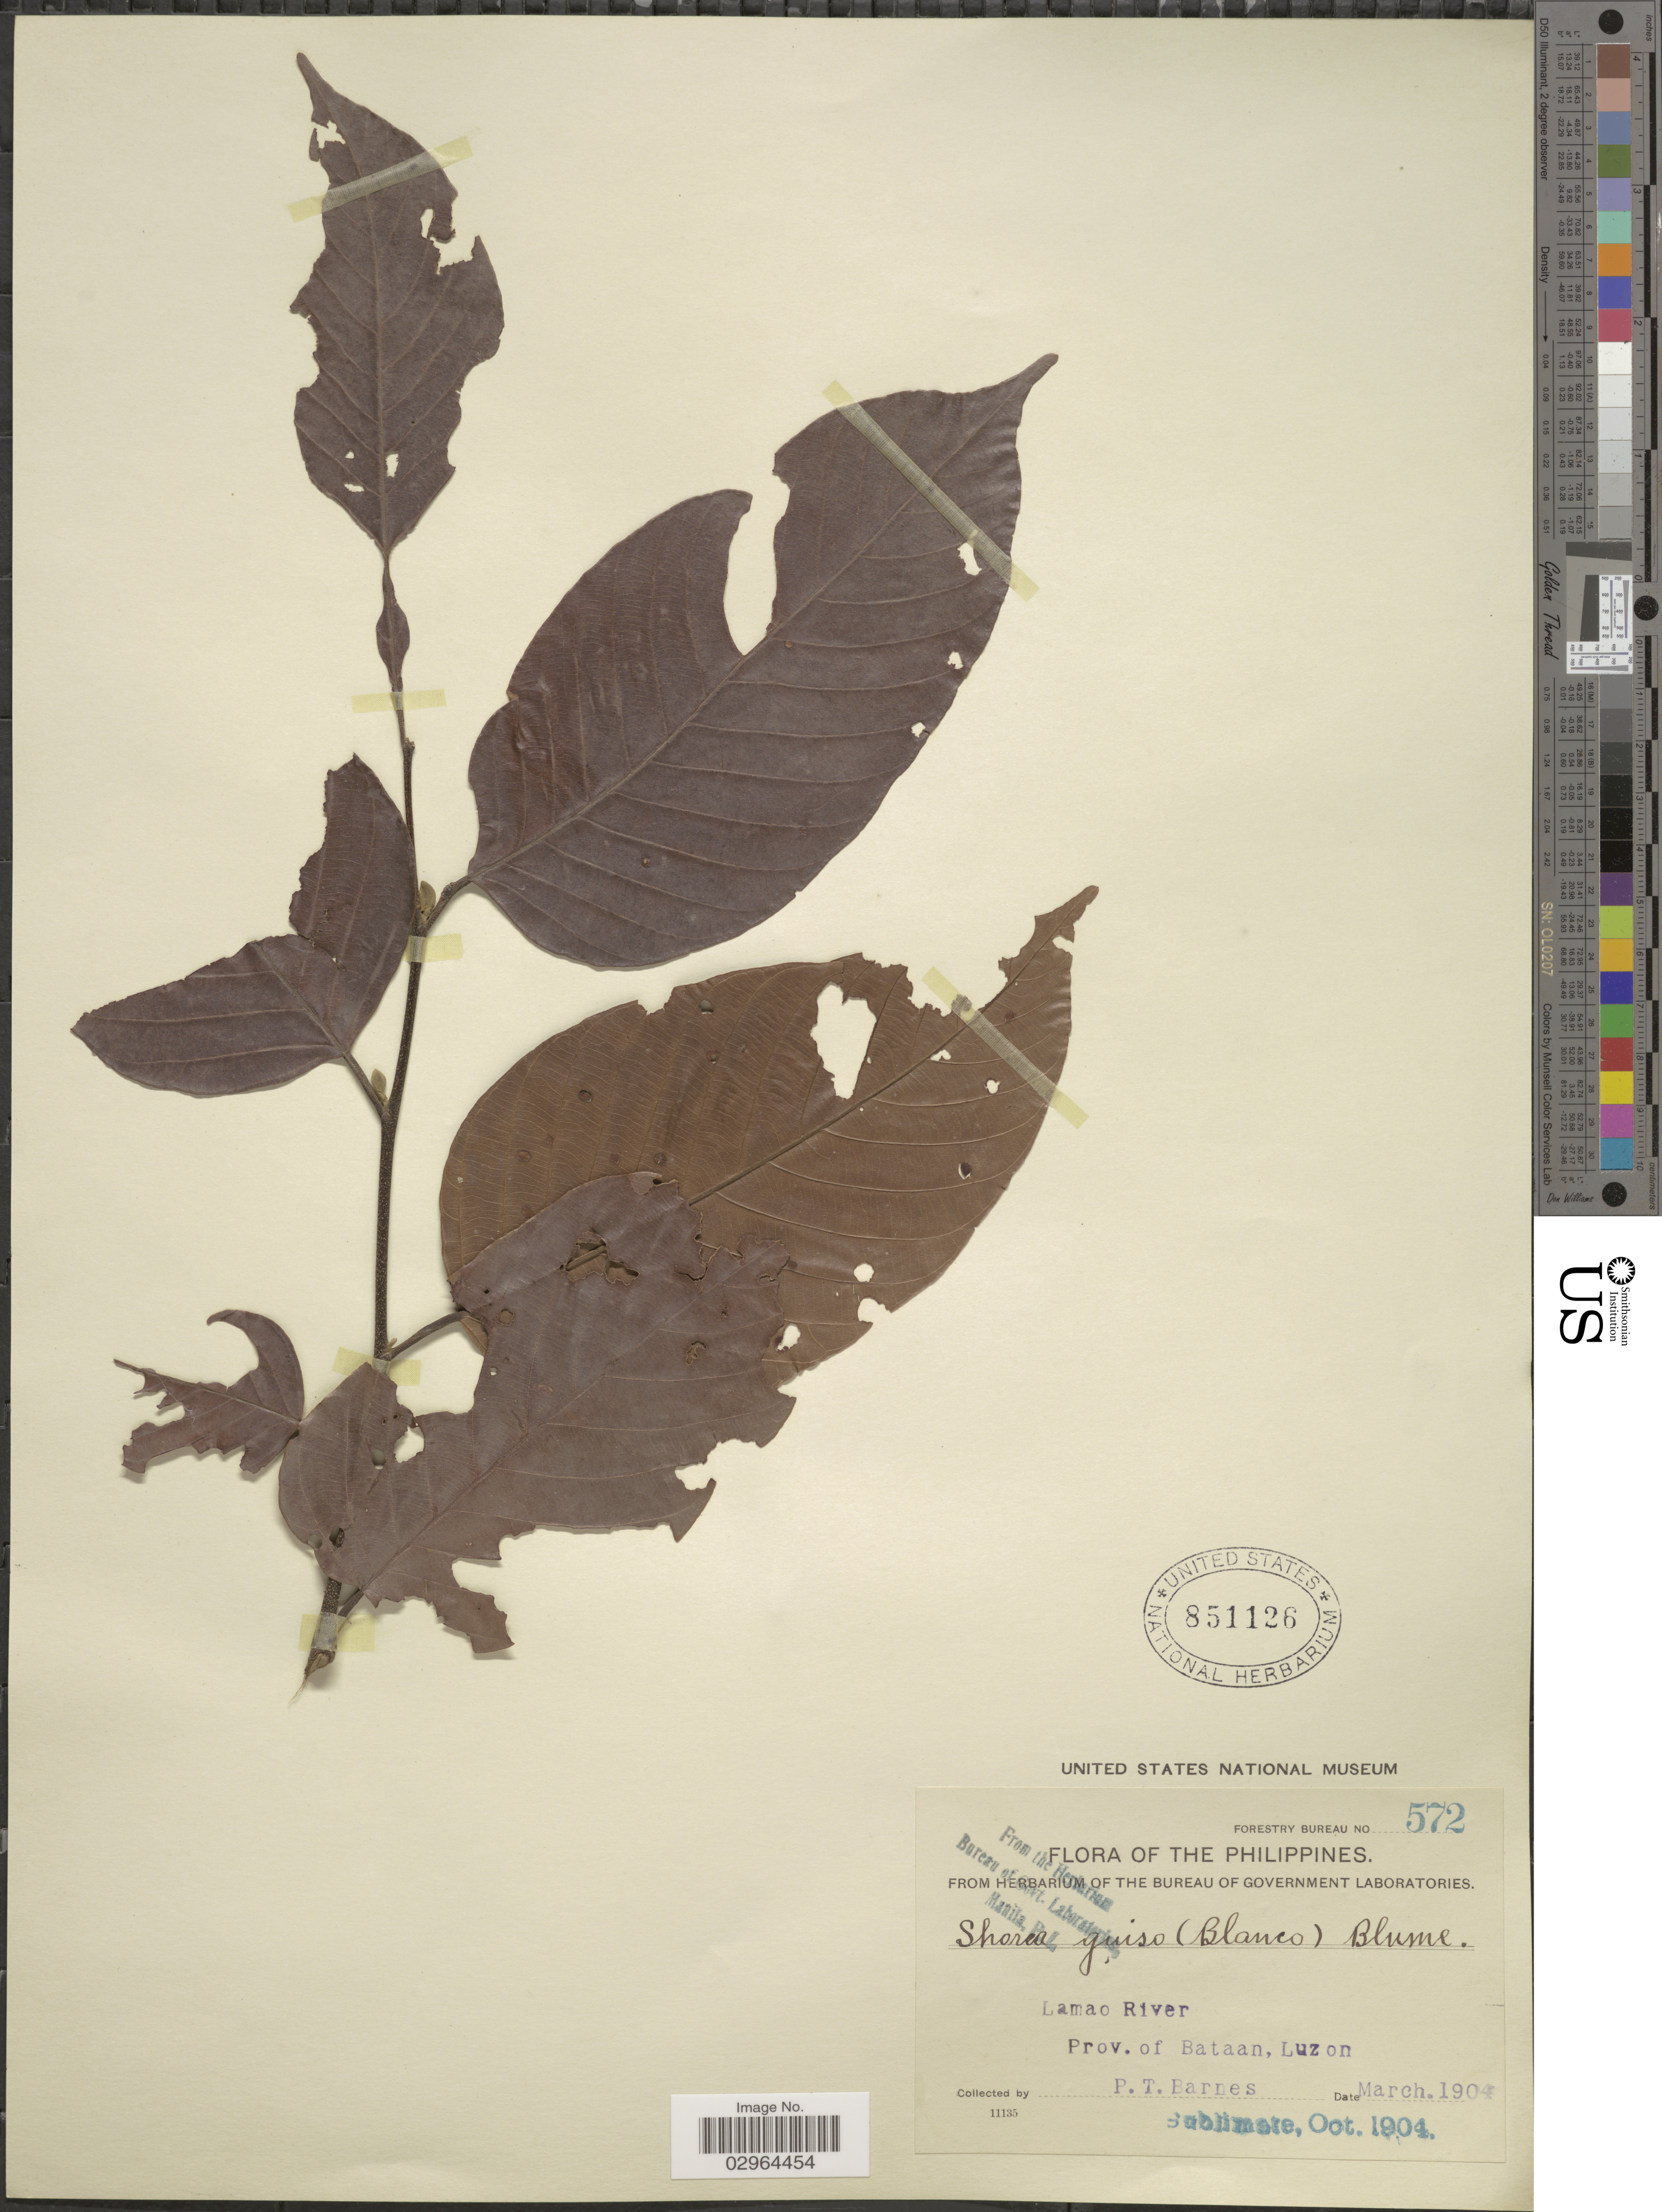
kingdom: Plantae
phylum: Tracheophyta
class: Magnoliopsida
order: Malvales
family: Dipterocarpaceae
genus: Shorea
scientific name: Shorea guiso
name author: (Blanco) Blume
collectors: P. Barnes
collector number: Forestry Bureau 572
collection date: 1904-03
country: Philippines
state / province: Central Luzon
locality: Lamao River, Prov. of Bataan, Luzon.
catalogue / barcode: US 851126